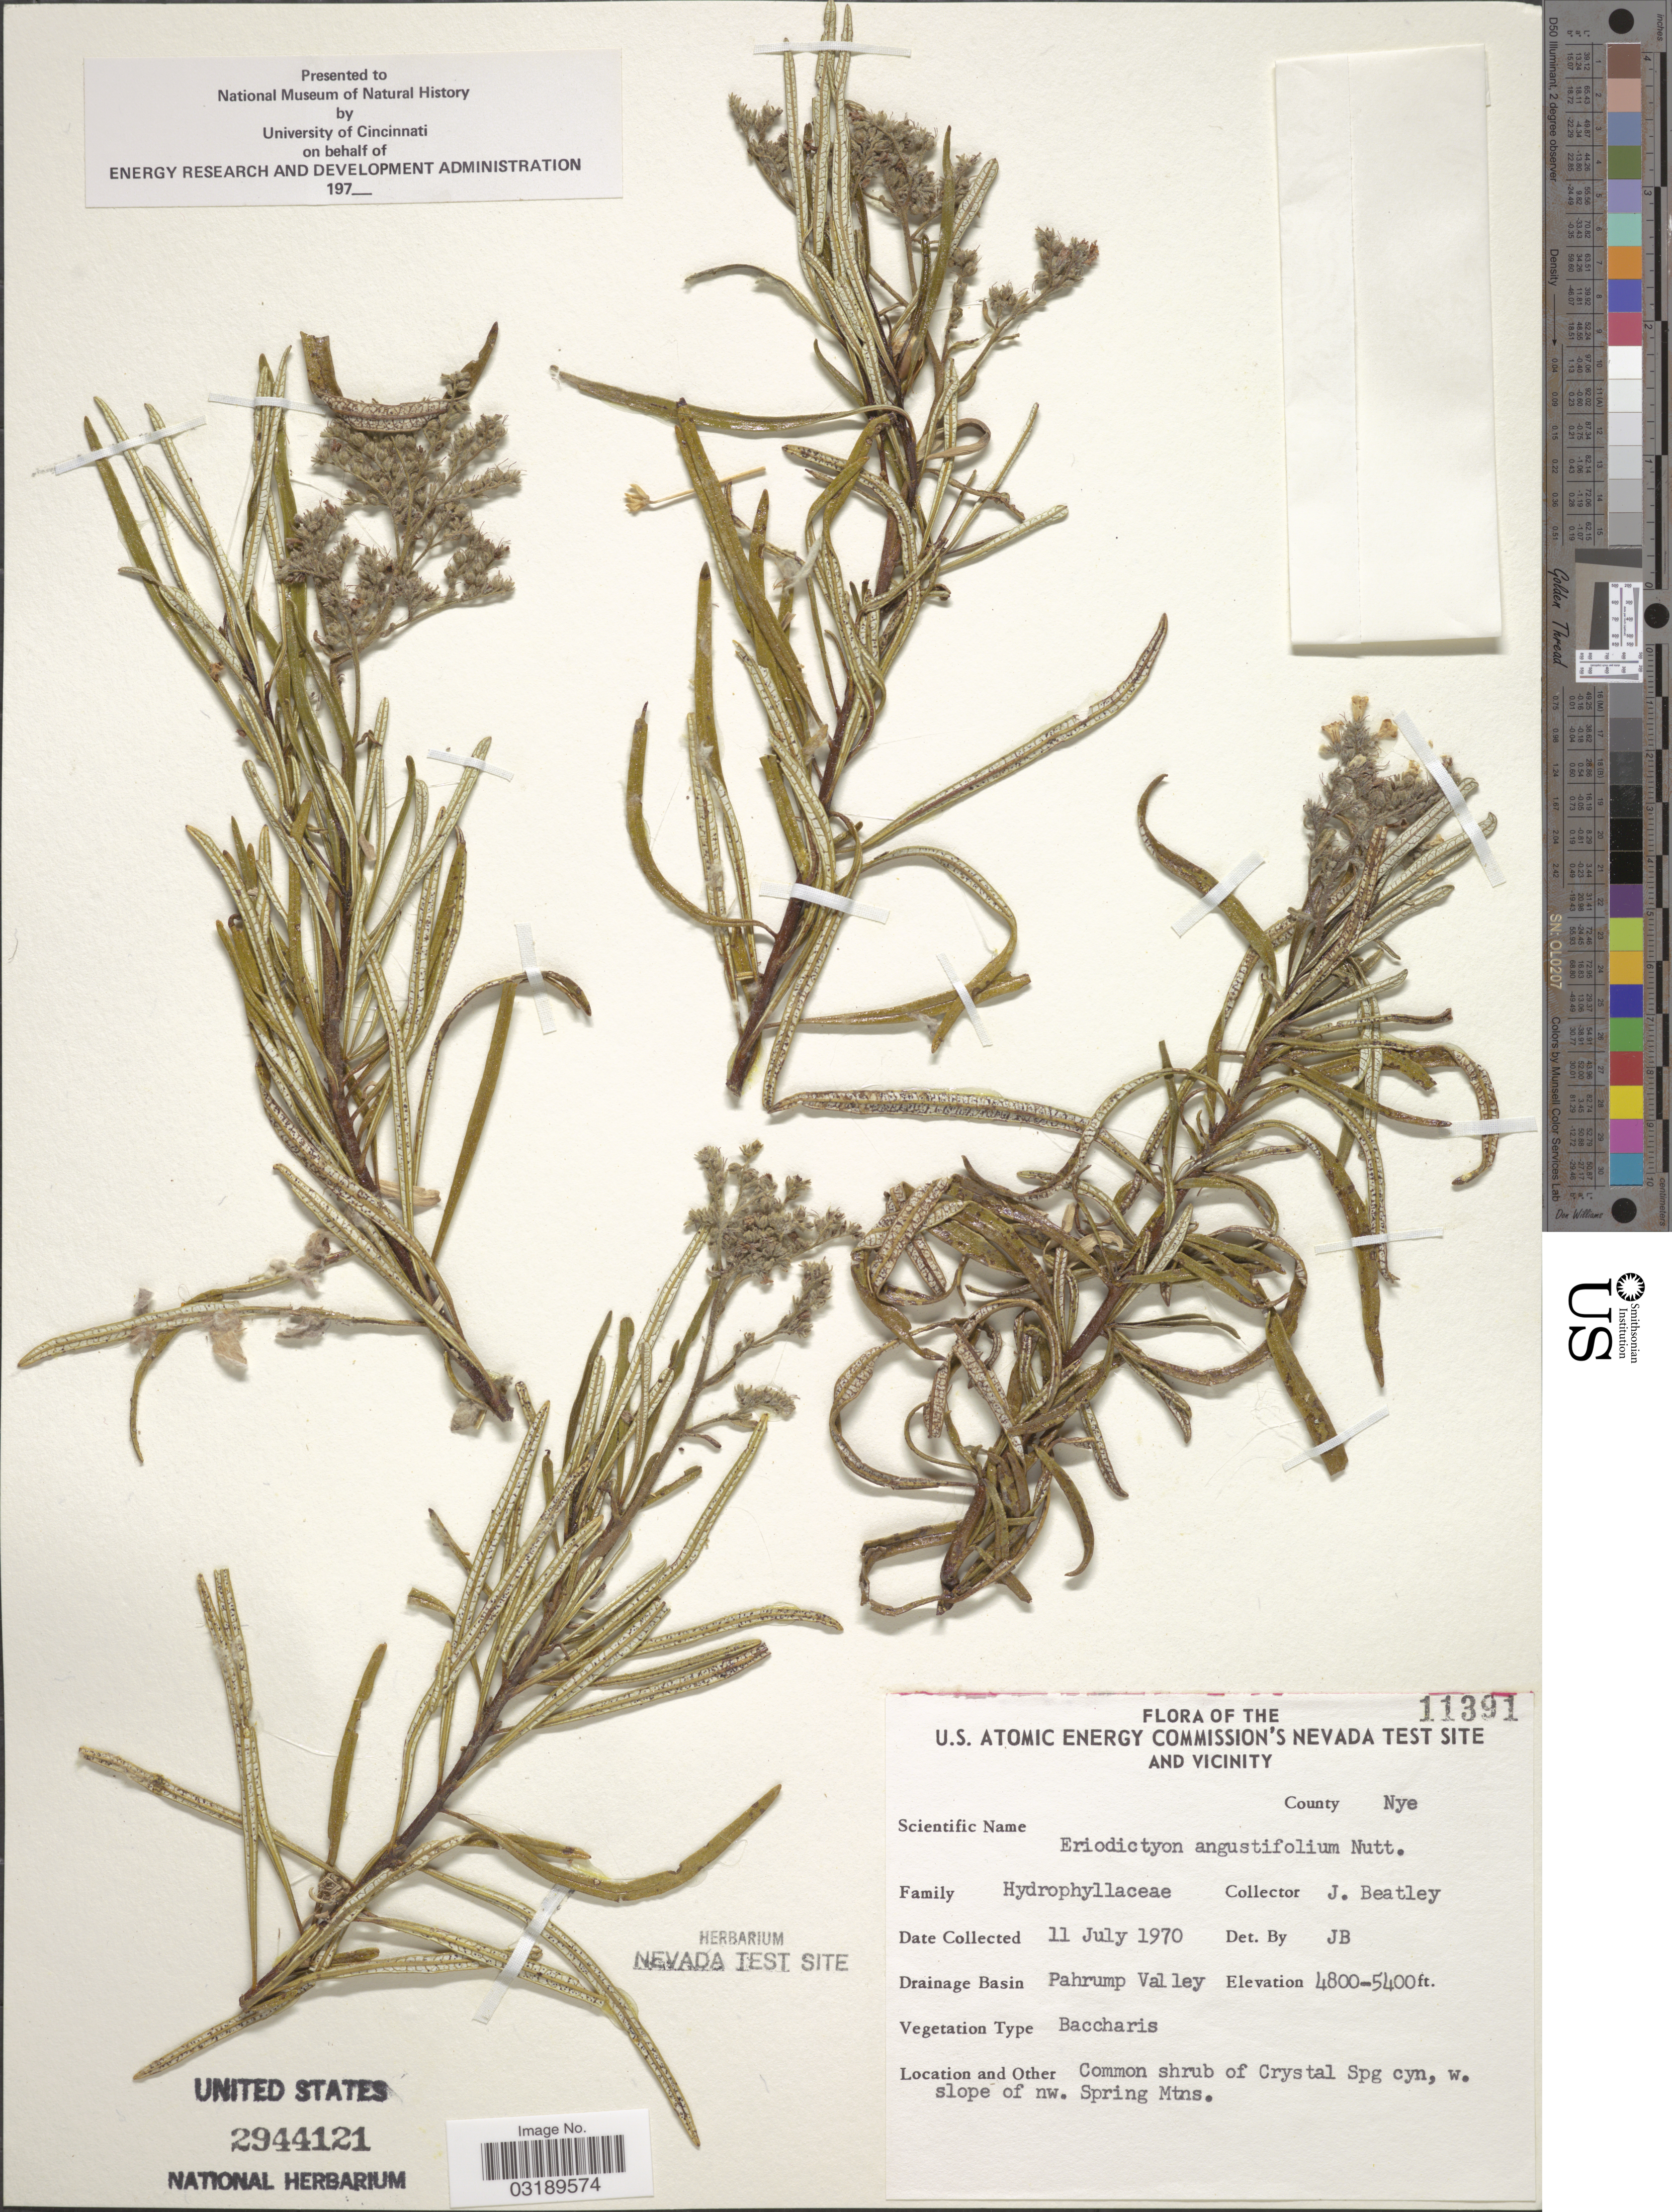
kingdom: Plantae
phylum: Tracheophyta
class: Magnoliopsida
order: Boraginales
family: Namaceae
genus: Eriodictyon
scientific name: Eriodictyon angustifolium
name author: Nutt.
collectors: J. C. Beatley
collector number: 11391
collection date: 1970-07-11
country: United States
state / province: Nevada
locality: U. S. Atomic Energy Commission's Nevada Test Site and Vicinity. County Nye. Drainage Basin Pahrump Valley. Crystal Spg cyn, w. slope of nw. Spring Mtns.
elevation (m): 1463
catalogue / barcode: US 2944121